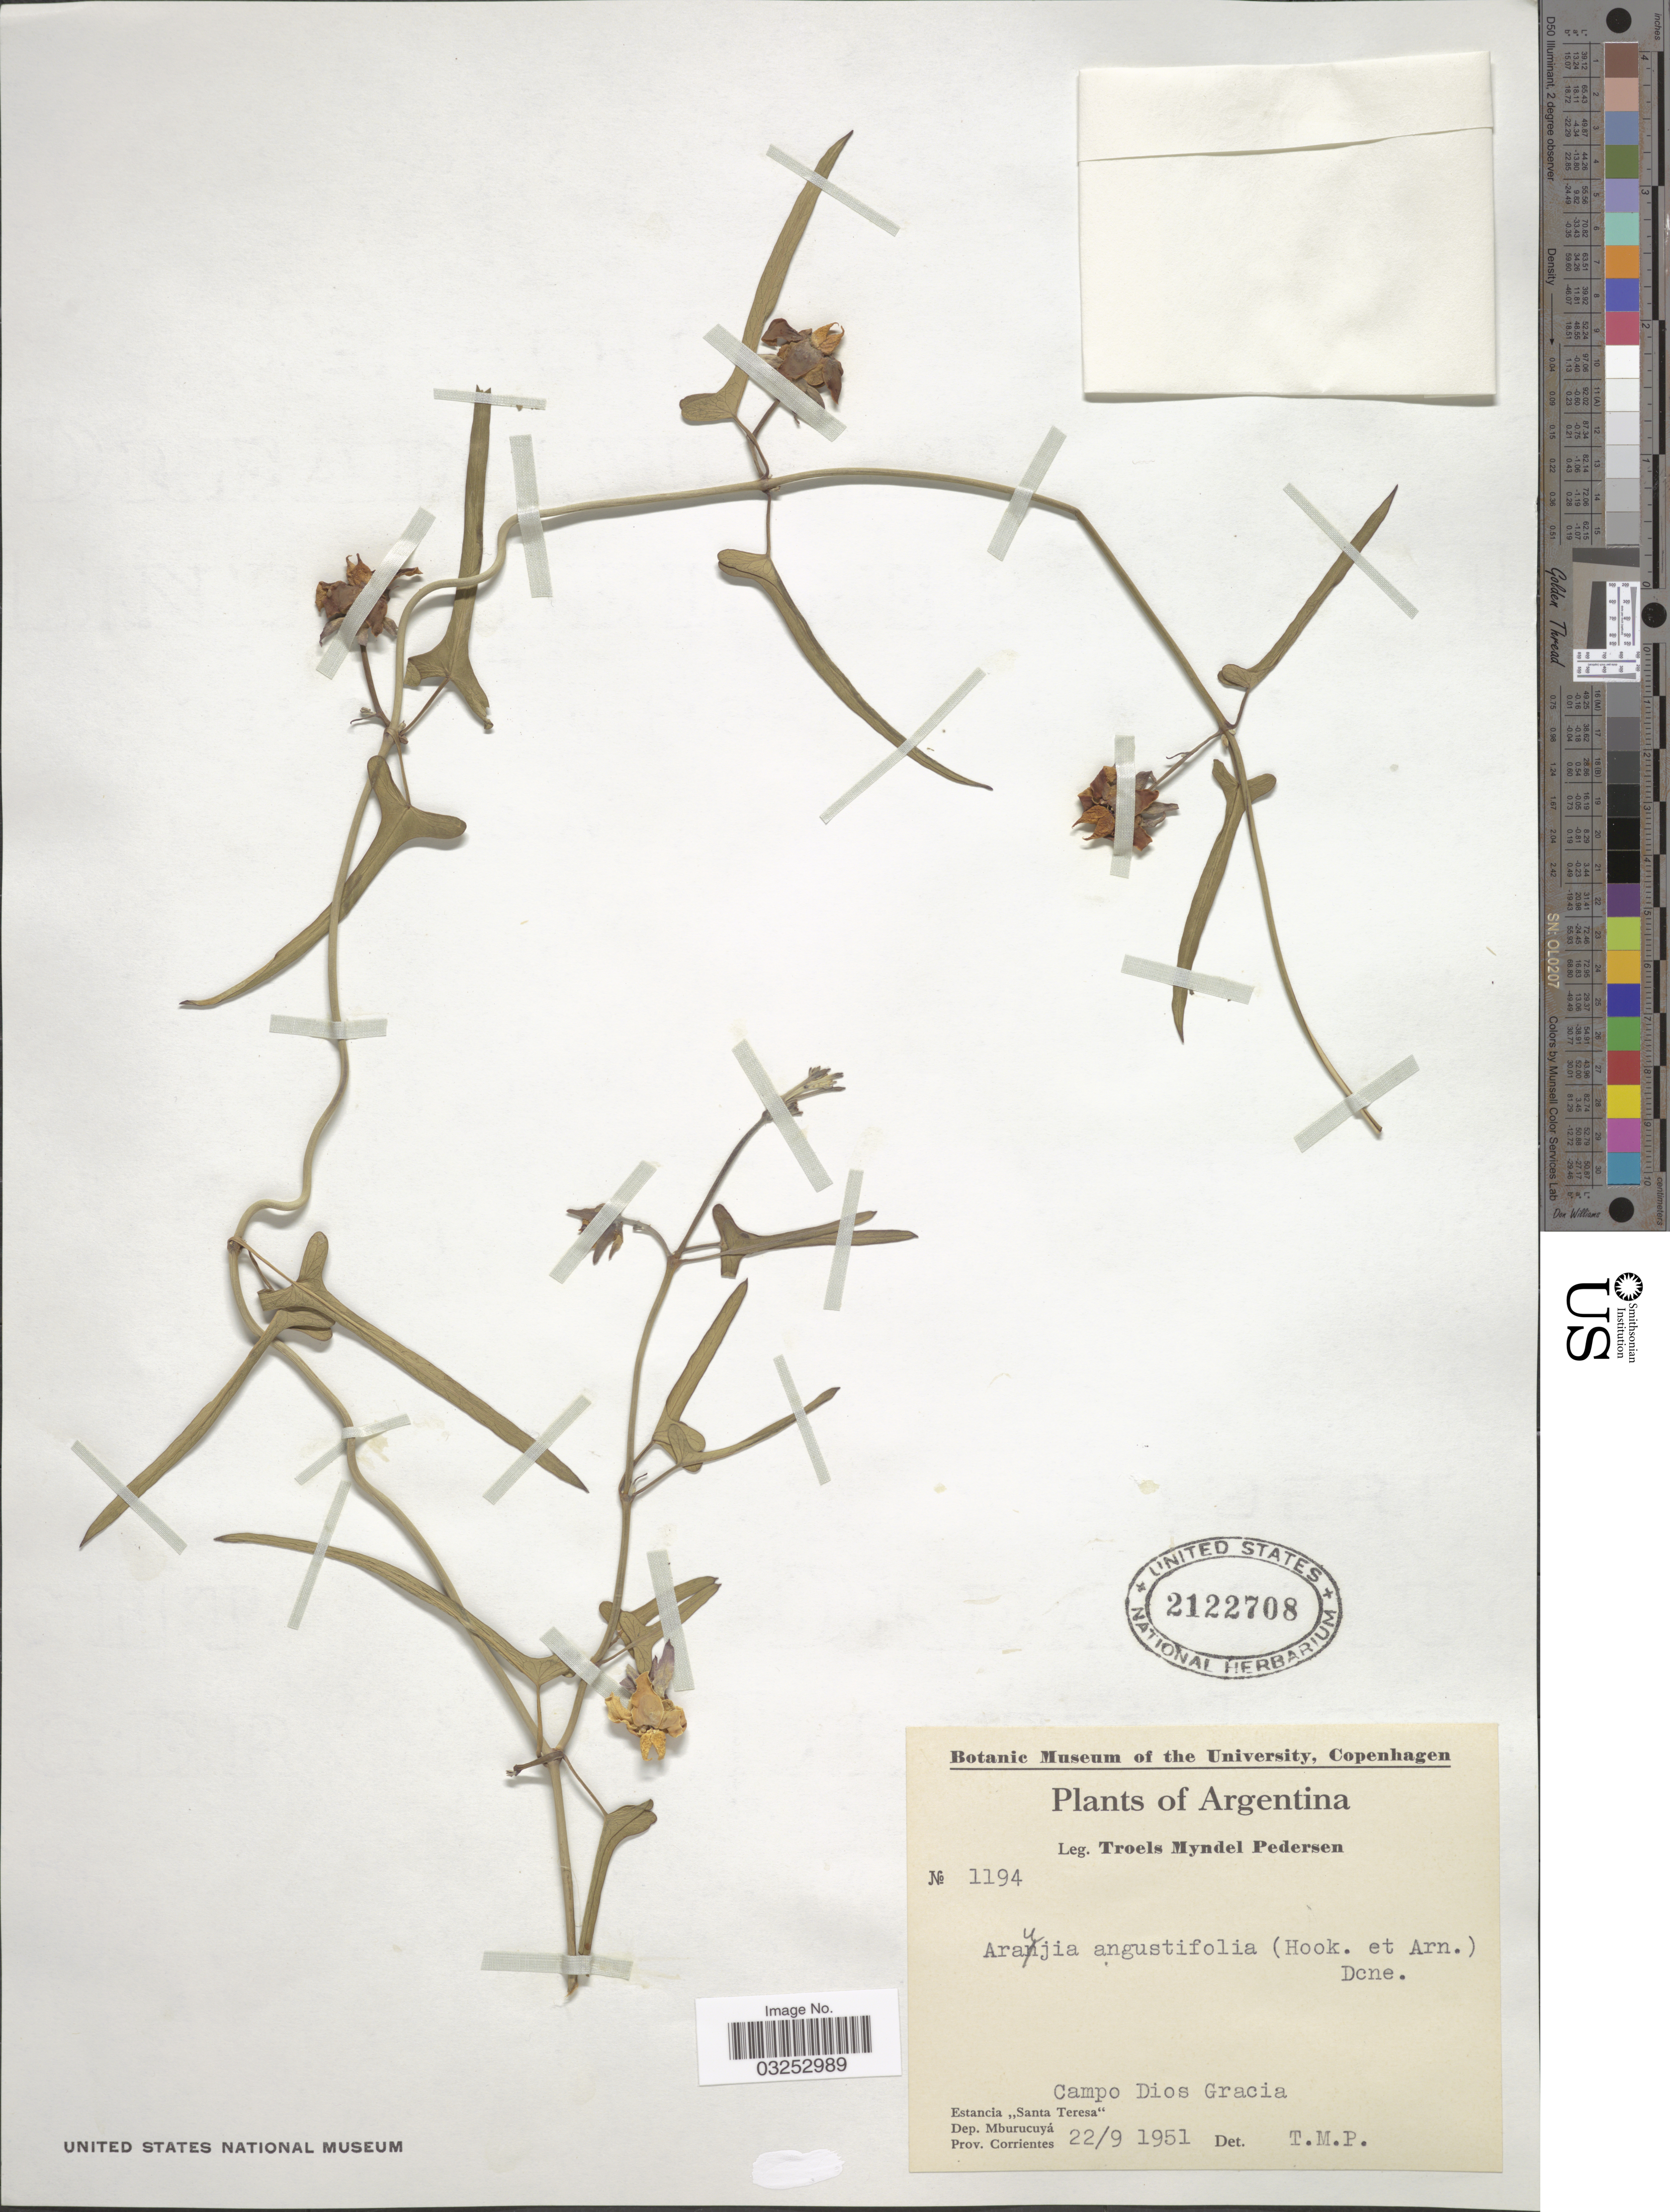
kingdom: Plantae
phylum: Tracheophyta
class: Magnoliopsida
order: Gentianales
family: Apocynaceae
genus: Araujia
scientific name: Araujia angustifolia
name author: (Hook. & Arn.) Steud.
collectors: T. Pederson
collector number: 1194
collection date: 1951-09-22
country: Argentina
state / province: Corrientes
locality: Campo Dios Grcia, Estancia "Santa Teresa", Dep. Mburucuyá, Prov. Corrientes.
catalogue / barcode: US 2122708